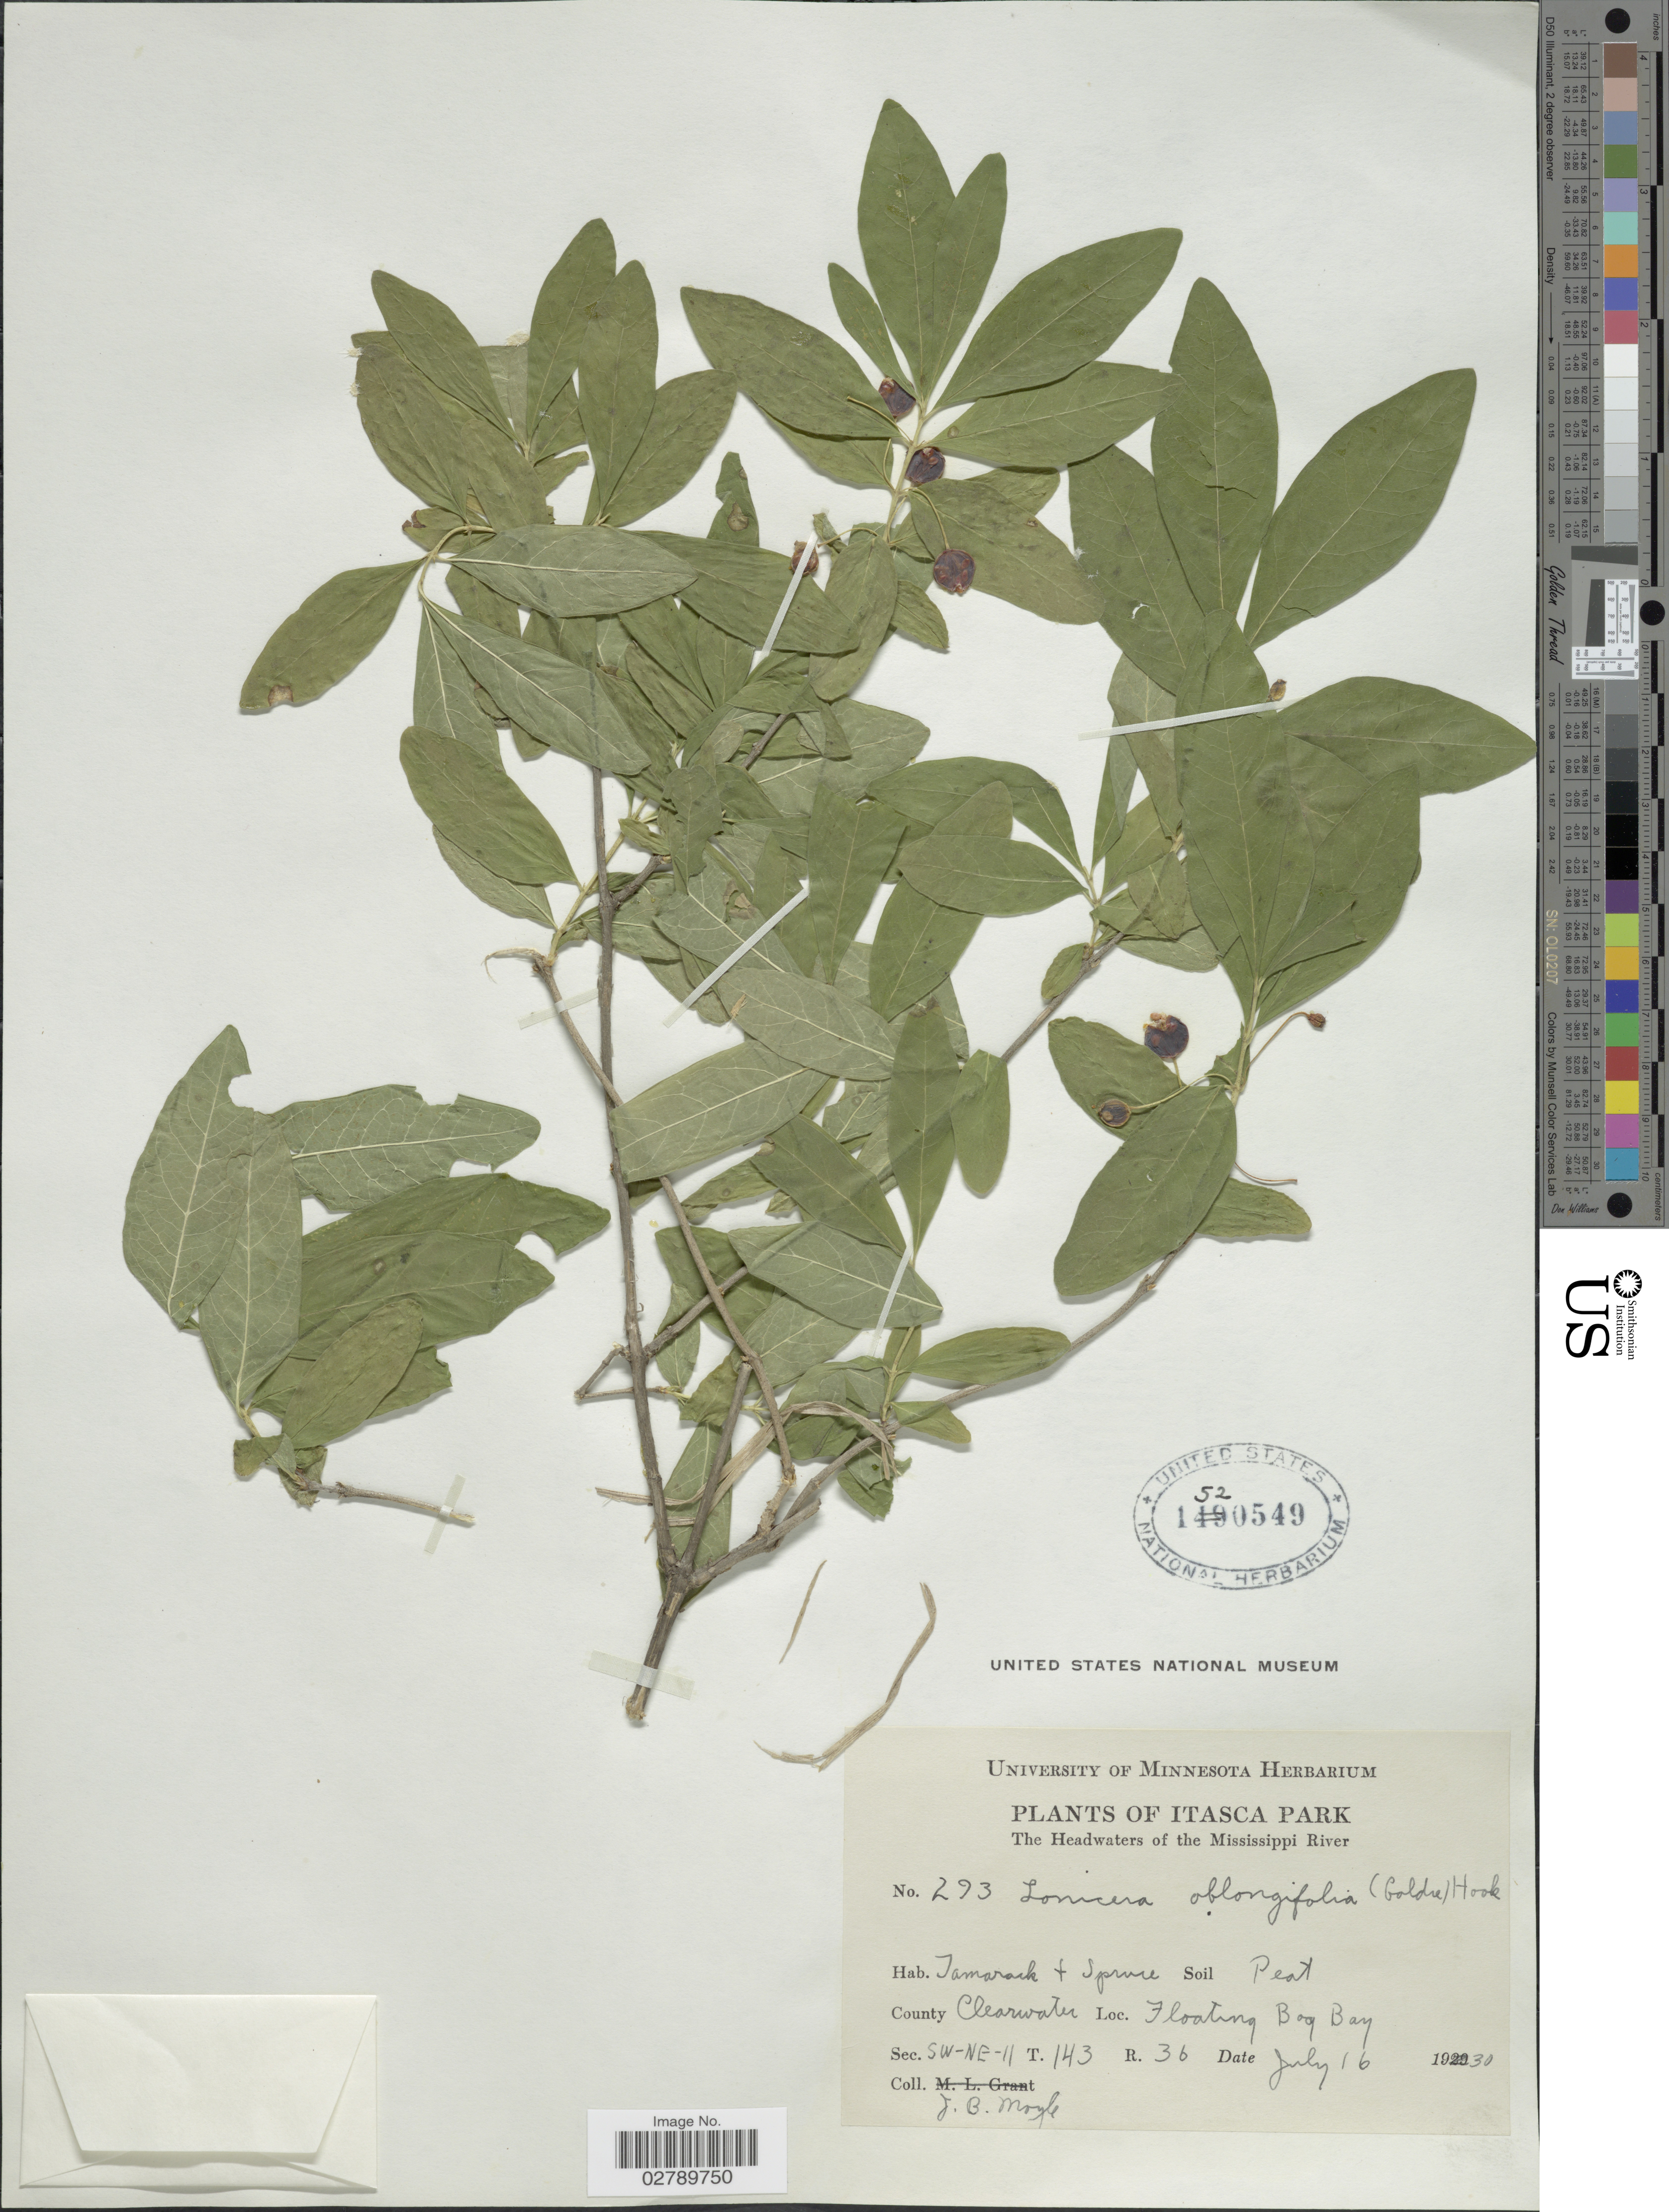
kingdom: Plantae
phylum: Tracheophyta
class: Magnoliopsida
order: Dipsacales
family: Caprifoliaceae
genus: Lonicera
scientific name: Lonicera oblongifolia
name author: Hook.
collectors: J. Moyle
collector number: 293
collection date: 1930-07-16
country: United States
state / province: Minnesota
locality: Itasca Park. The Headwaters of the Mississippi River. County Clearwater. Floating Bog Bay. Sec. SW-NE-11 T. 143 R. 36.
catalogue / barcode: US 1520549